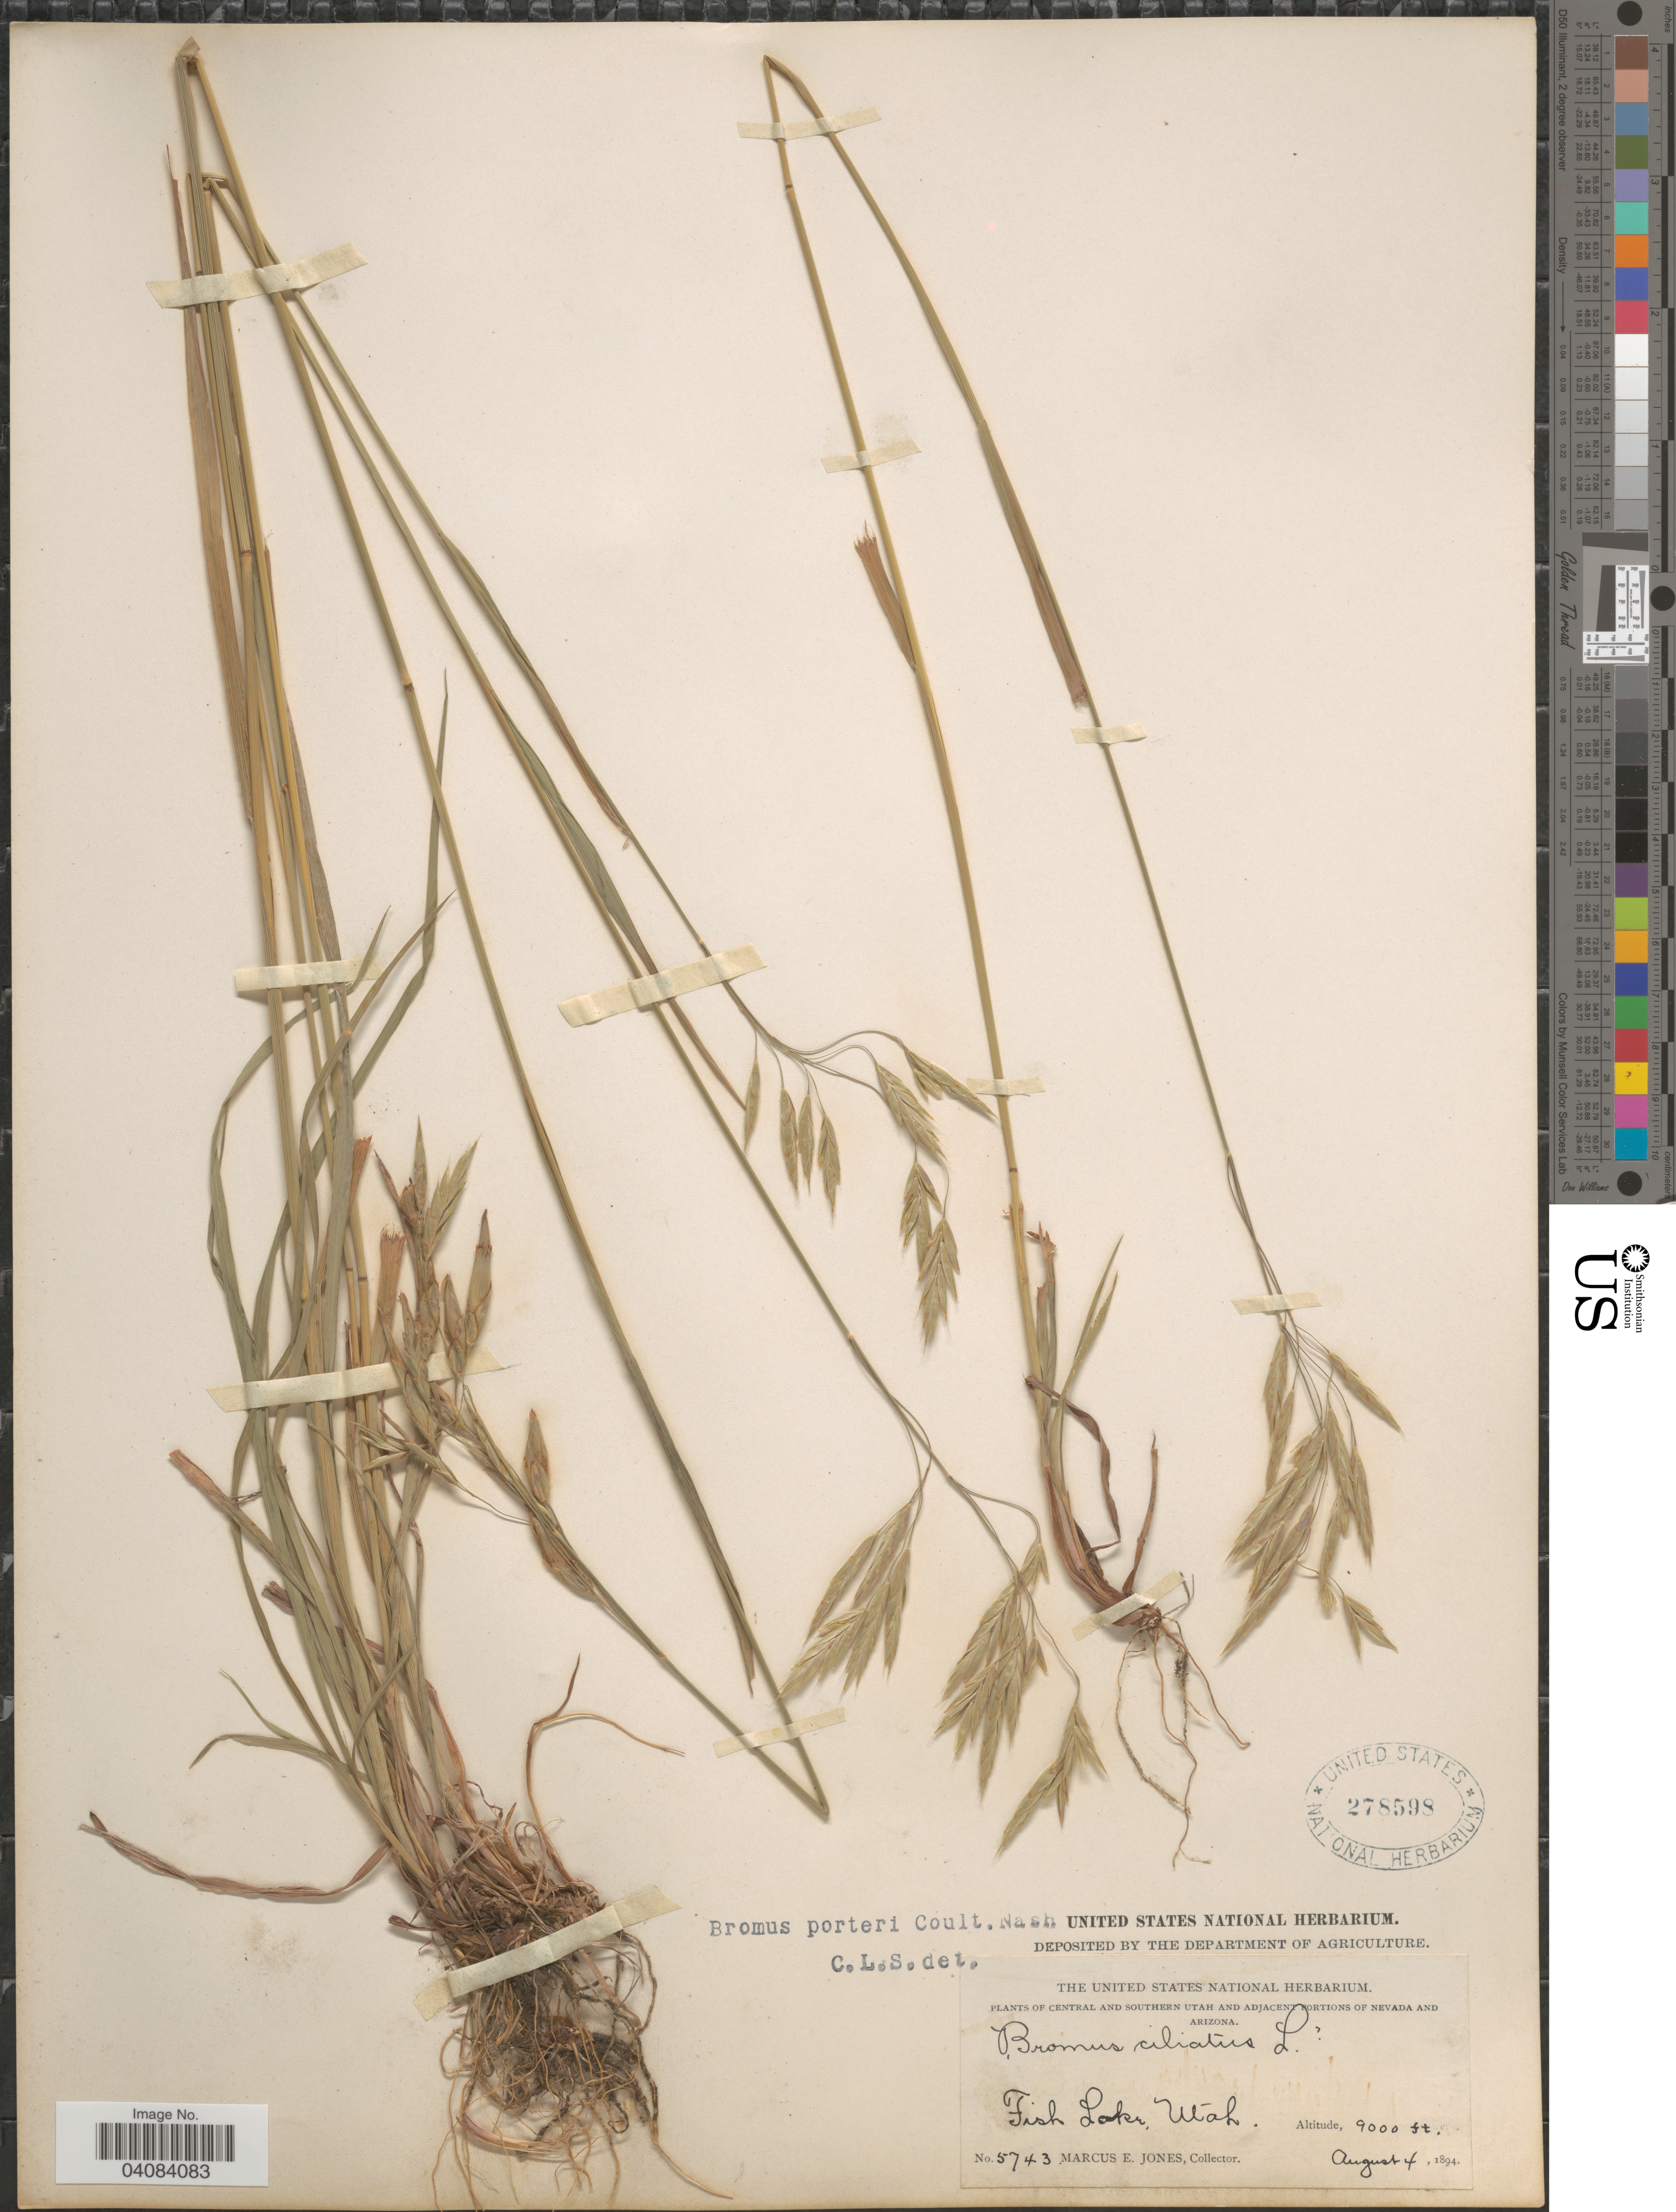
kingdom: Plantae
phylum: Tracheophyta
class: Liliopsida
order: Poales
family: Poaceae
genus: Bromus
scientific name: Bromus porteri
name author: (J.M. Coult.) Nash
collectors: M. E. Jones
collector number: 5743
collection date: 1894-08-04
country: United States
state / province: Utah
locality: Central and Southern Utah. Fish Lake.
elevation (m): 2743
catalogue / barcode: US 278598